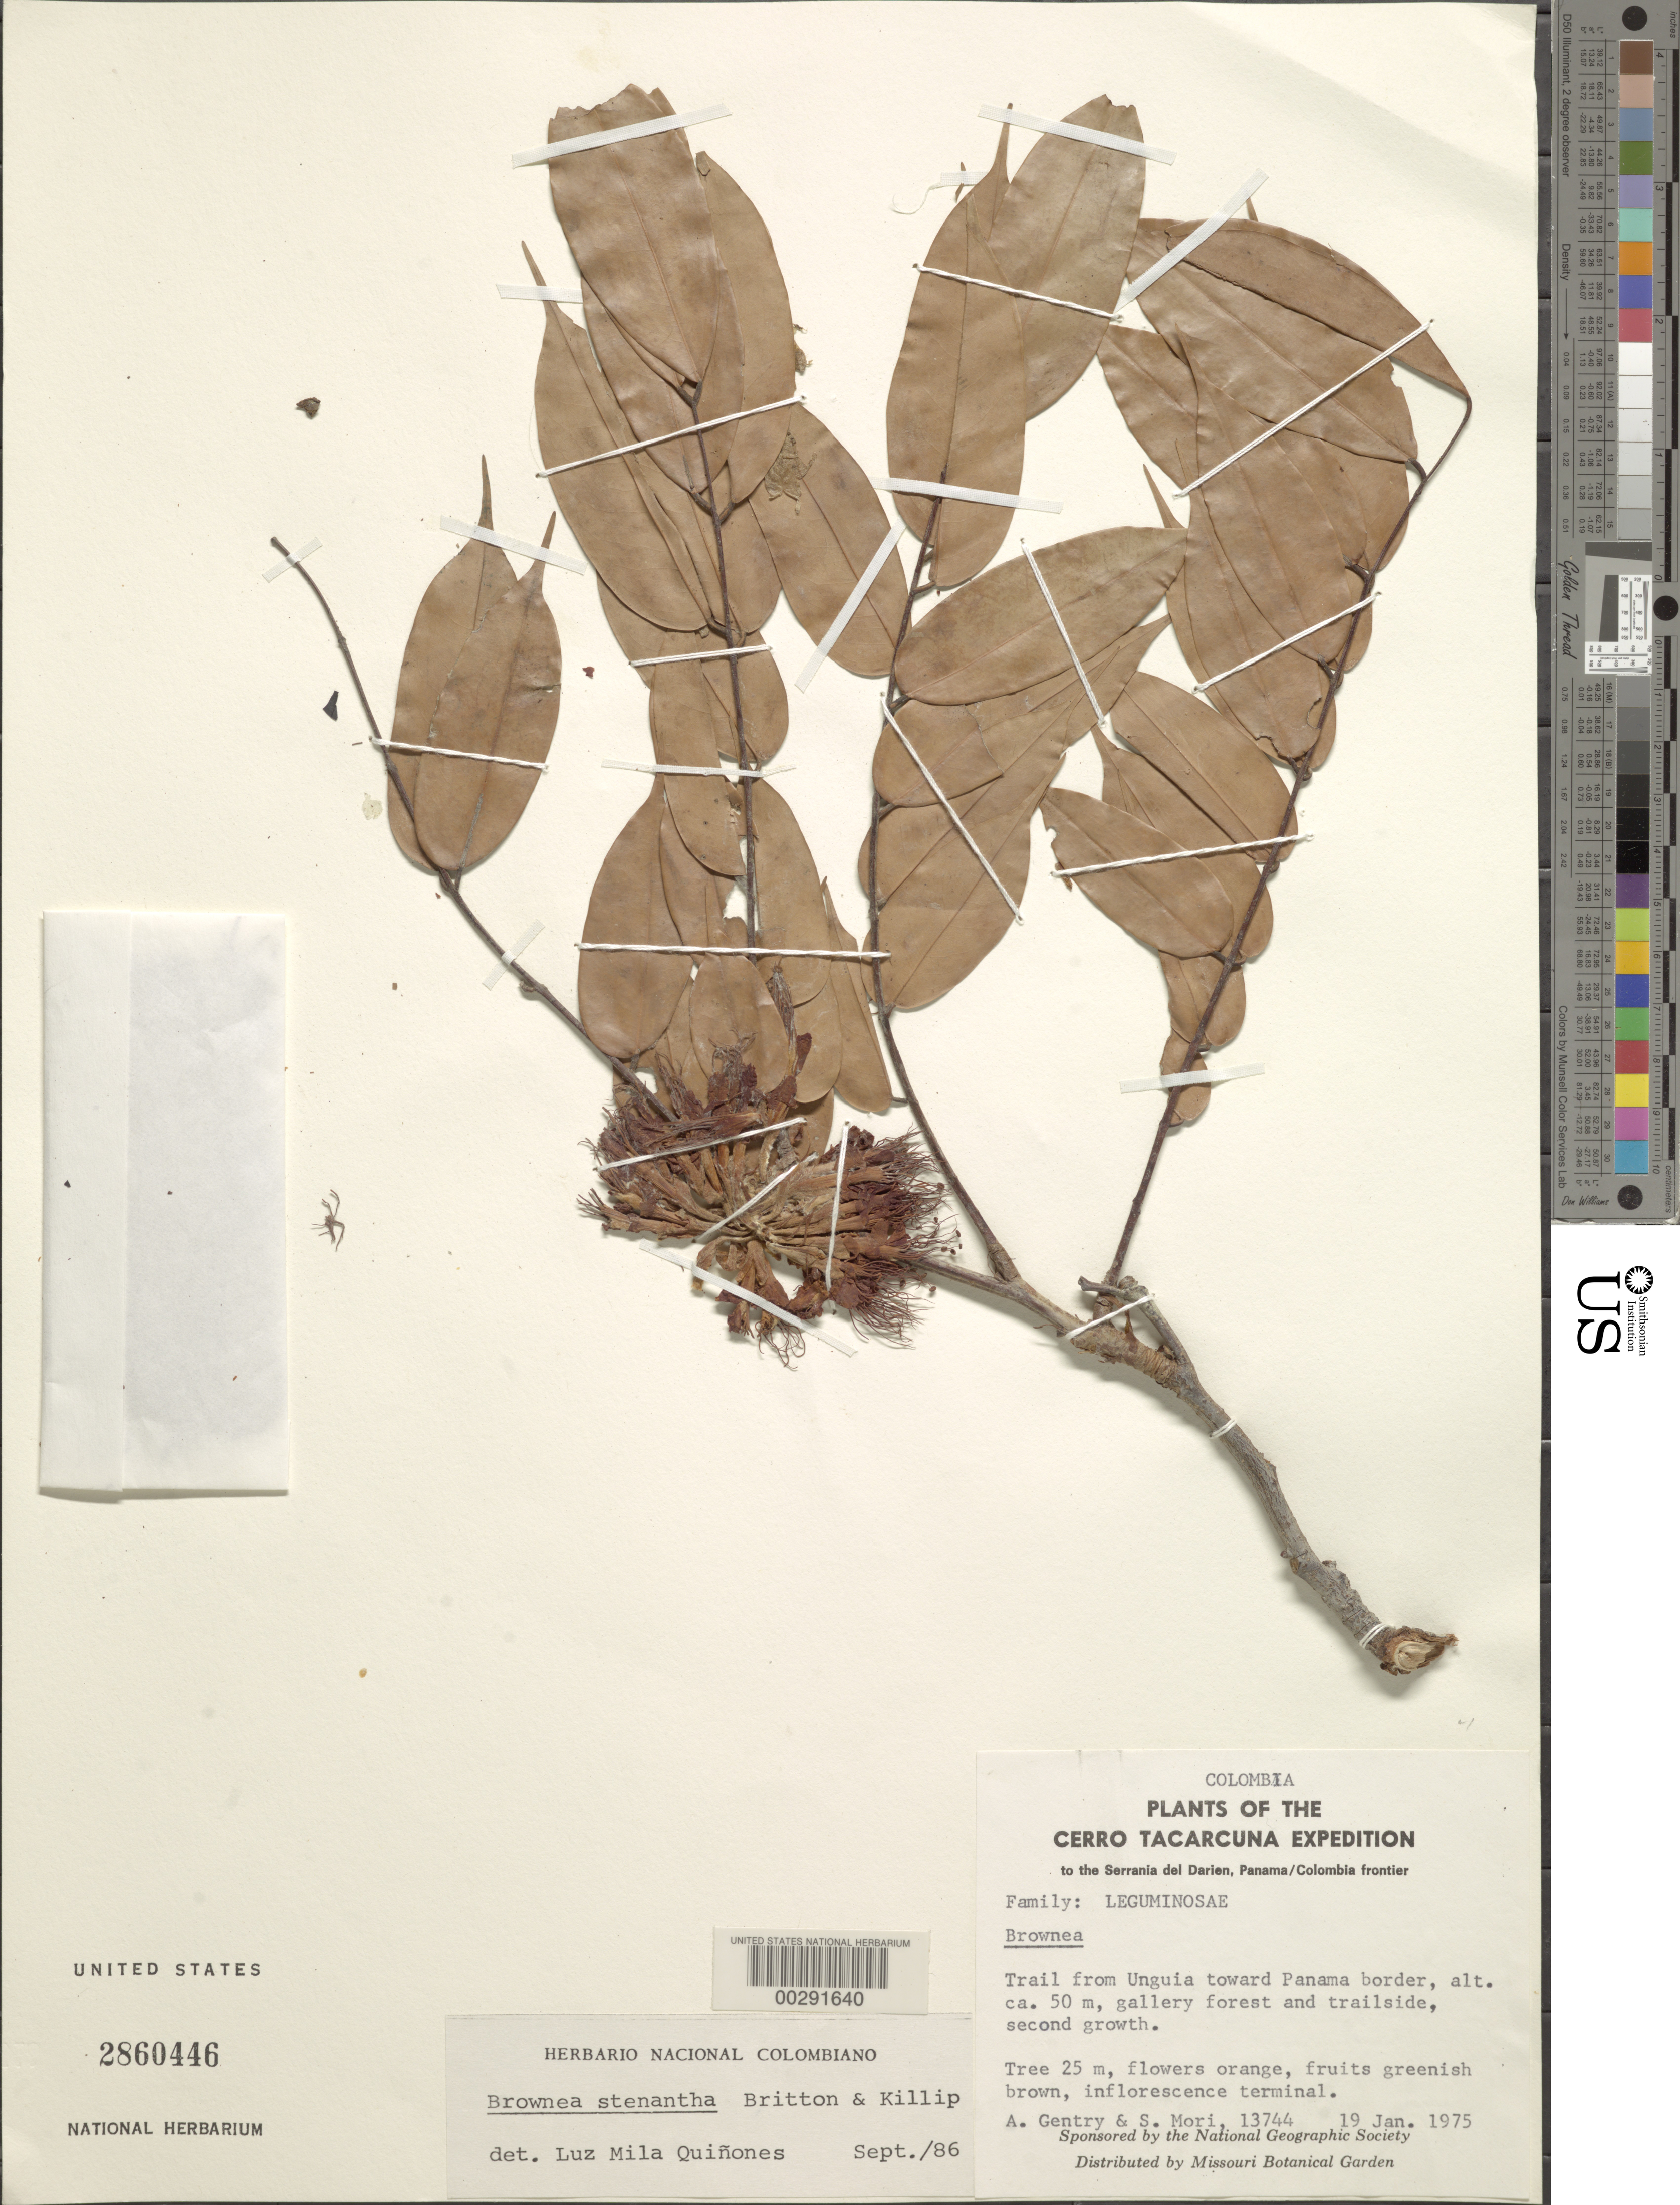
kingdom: Plantae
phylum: Tracheophyta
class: Magnoliopsida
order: Fabales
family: Fabaceae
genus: Brownea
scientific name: Brownea stenantha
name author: Britton & Killip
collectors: A. H. Gentry & S. Mori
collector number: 13744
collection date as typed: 19 Jan 1975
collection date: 1975-01-19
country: Colombia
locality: Trail from Unguia toward Panama border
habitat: Gallery forest and trailside, second growth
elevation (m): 50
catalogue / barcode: US 2860446